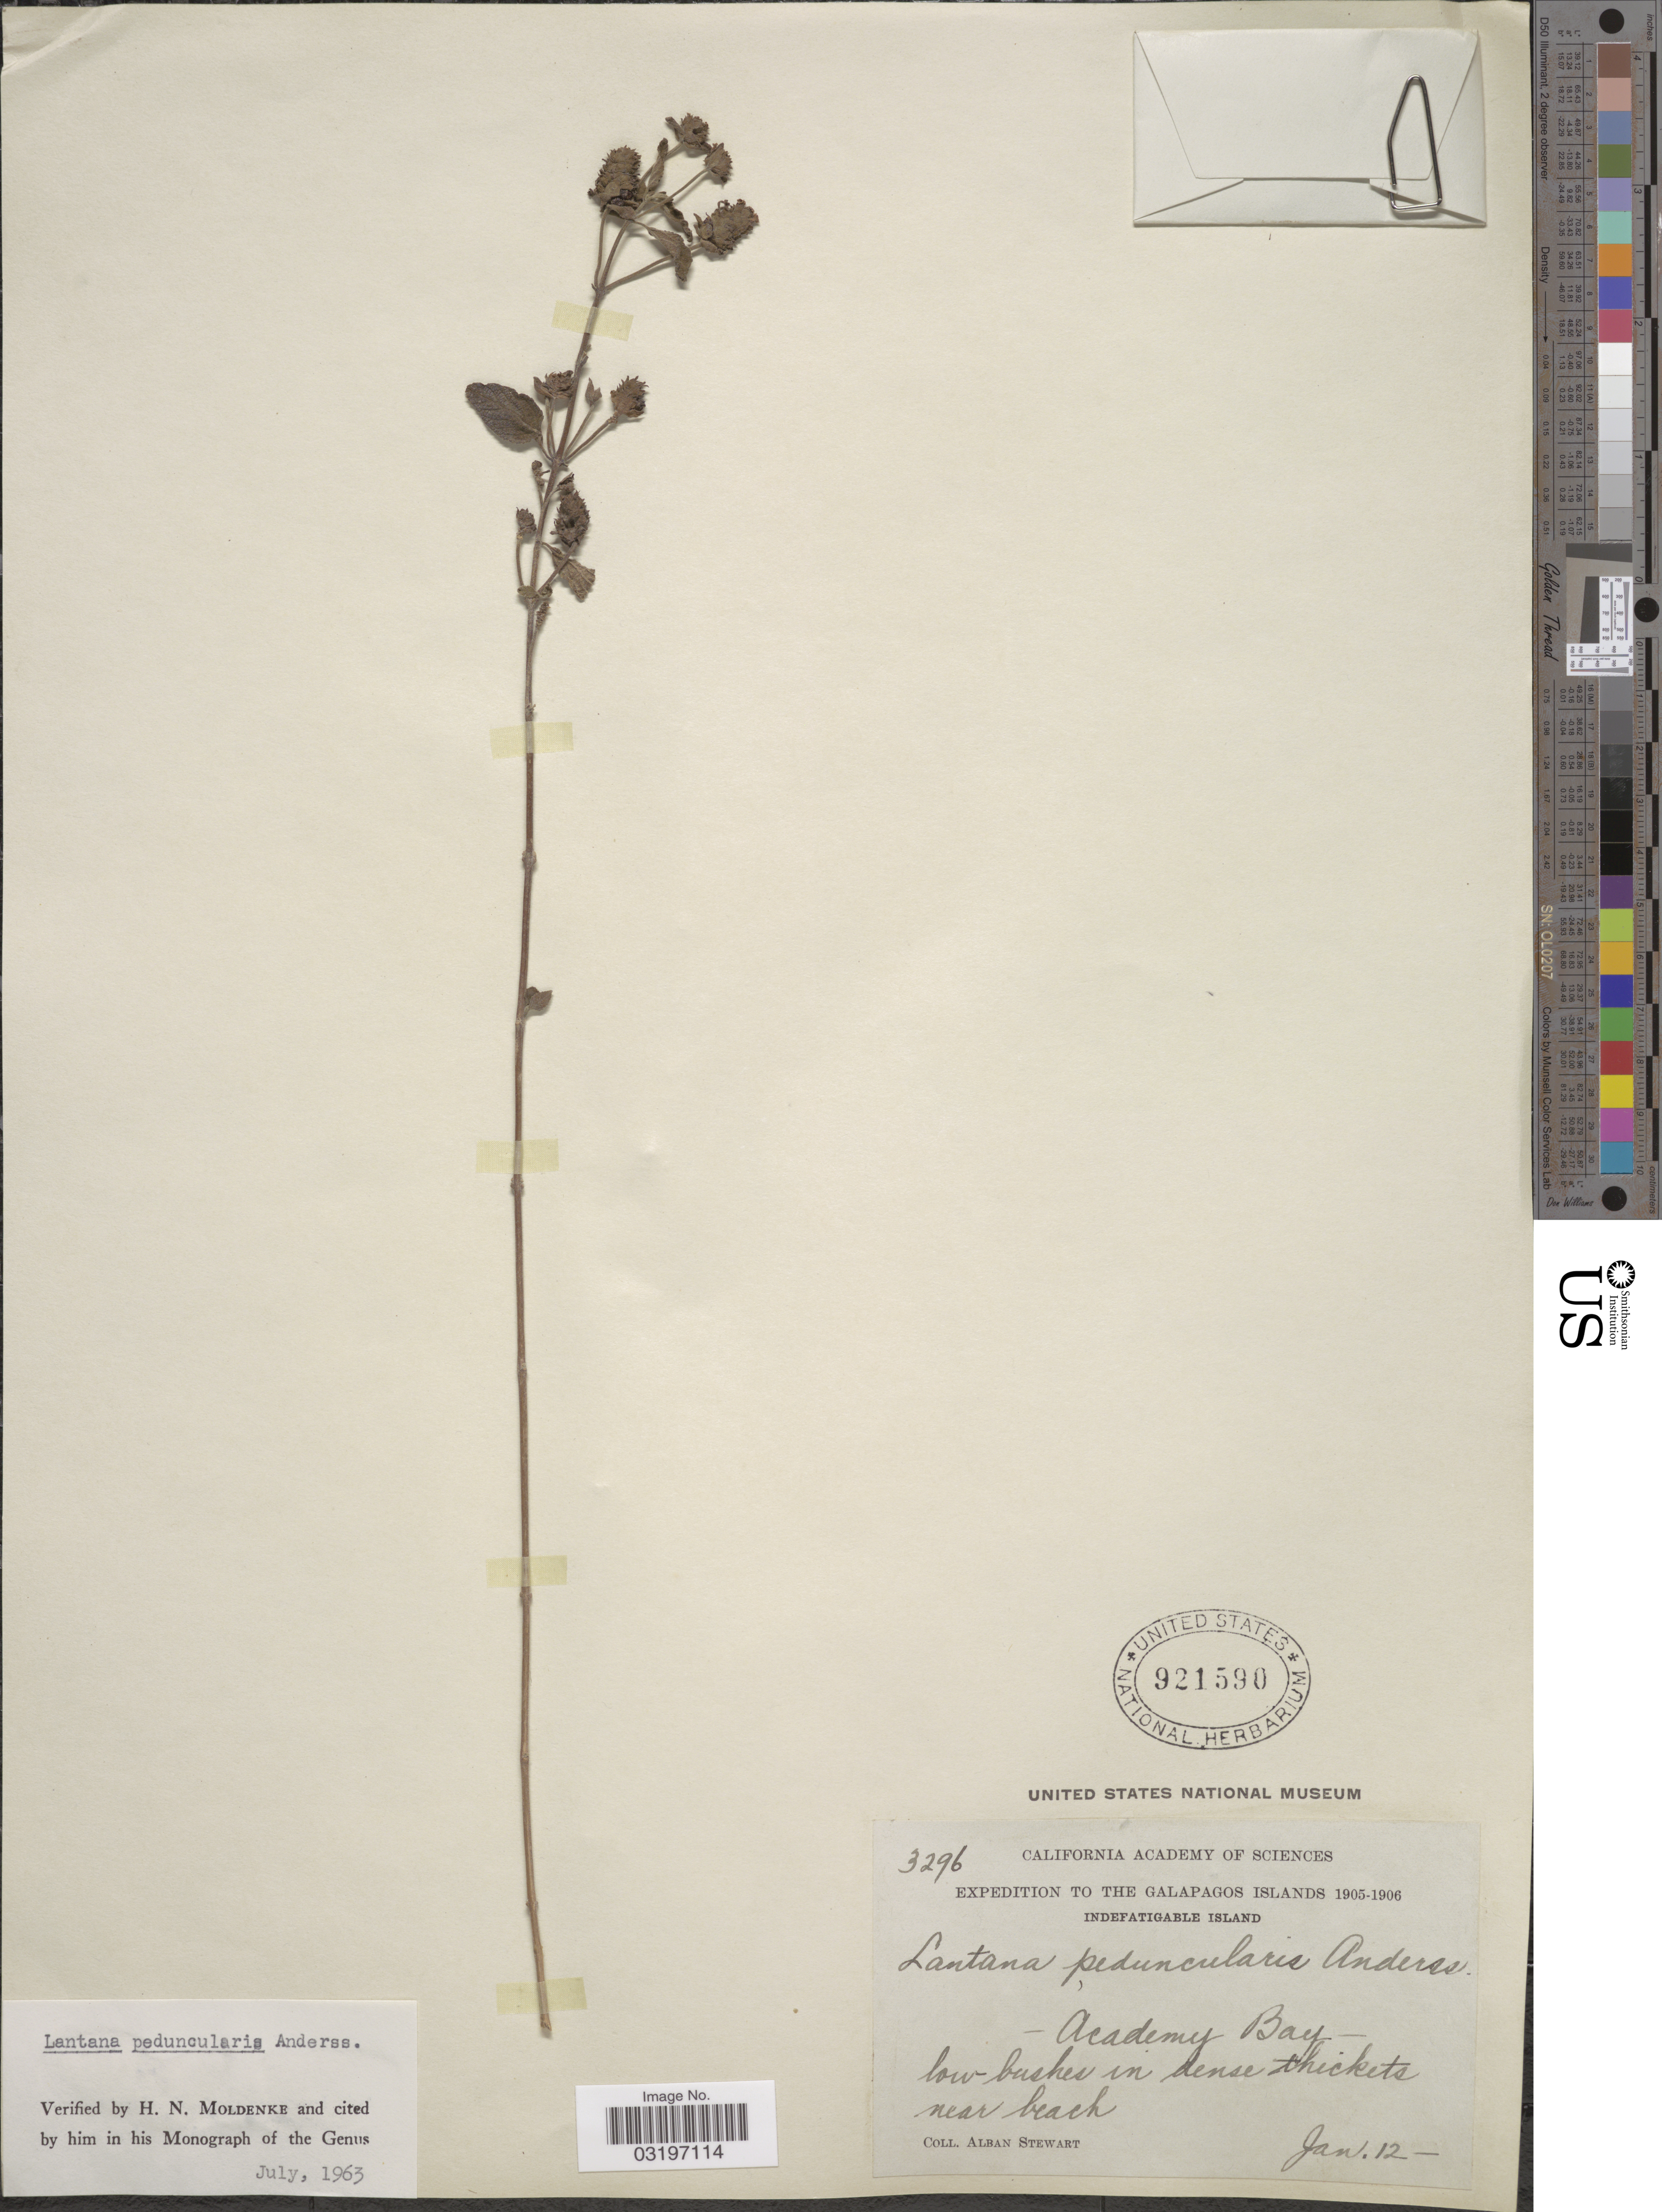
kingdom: Plantae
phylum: Tracheophyta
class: Magnoliopsida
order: Lamiales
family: Verbenaceae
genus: Lantana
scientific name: Lantana peduncularis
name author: Andersson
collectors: A. Stewart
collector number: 3296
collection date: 1905-01-12/1906-01-12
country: Ecuador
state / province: Colón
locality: The Galapagos Islands, Indefatigable. Academy Bay.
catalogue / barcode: US 921590